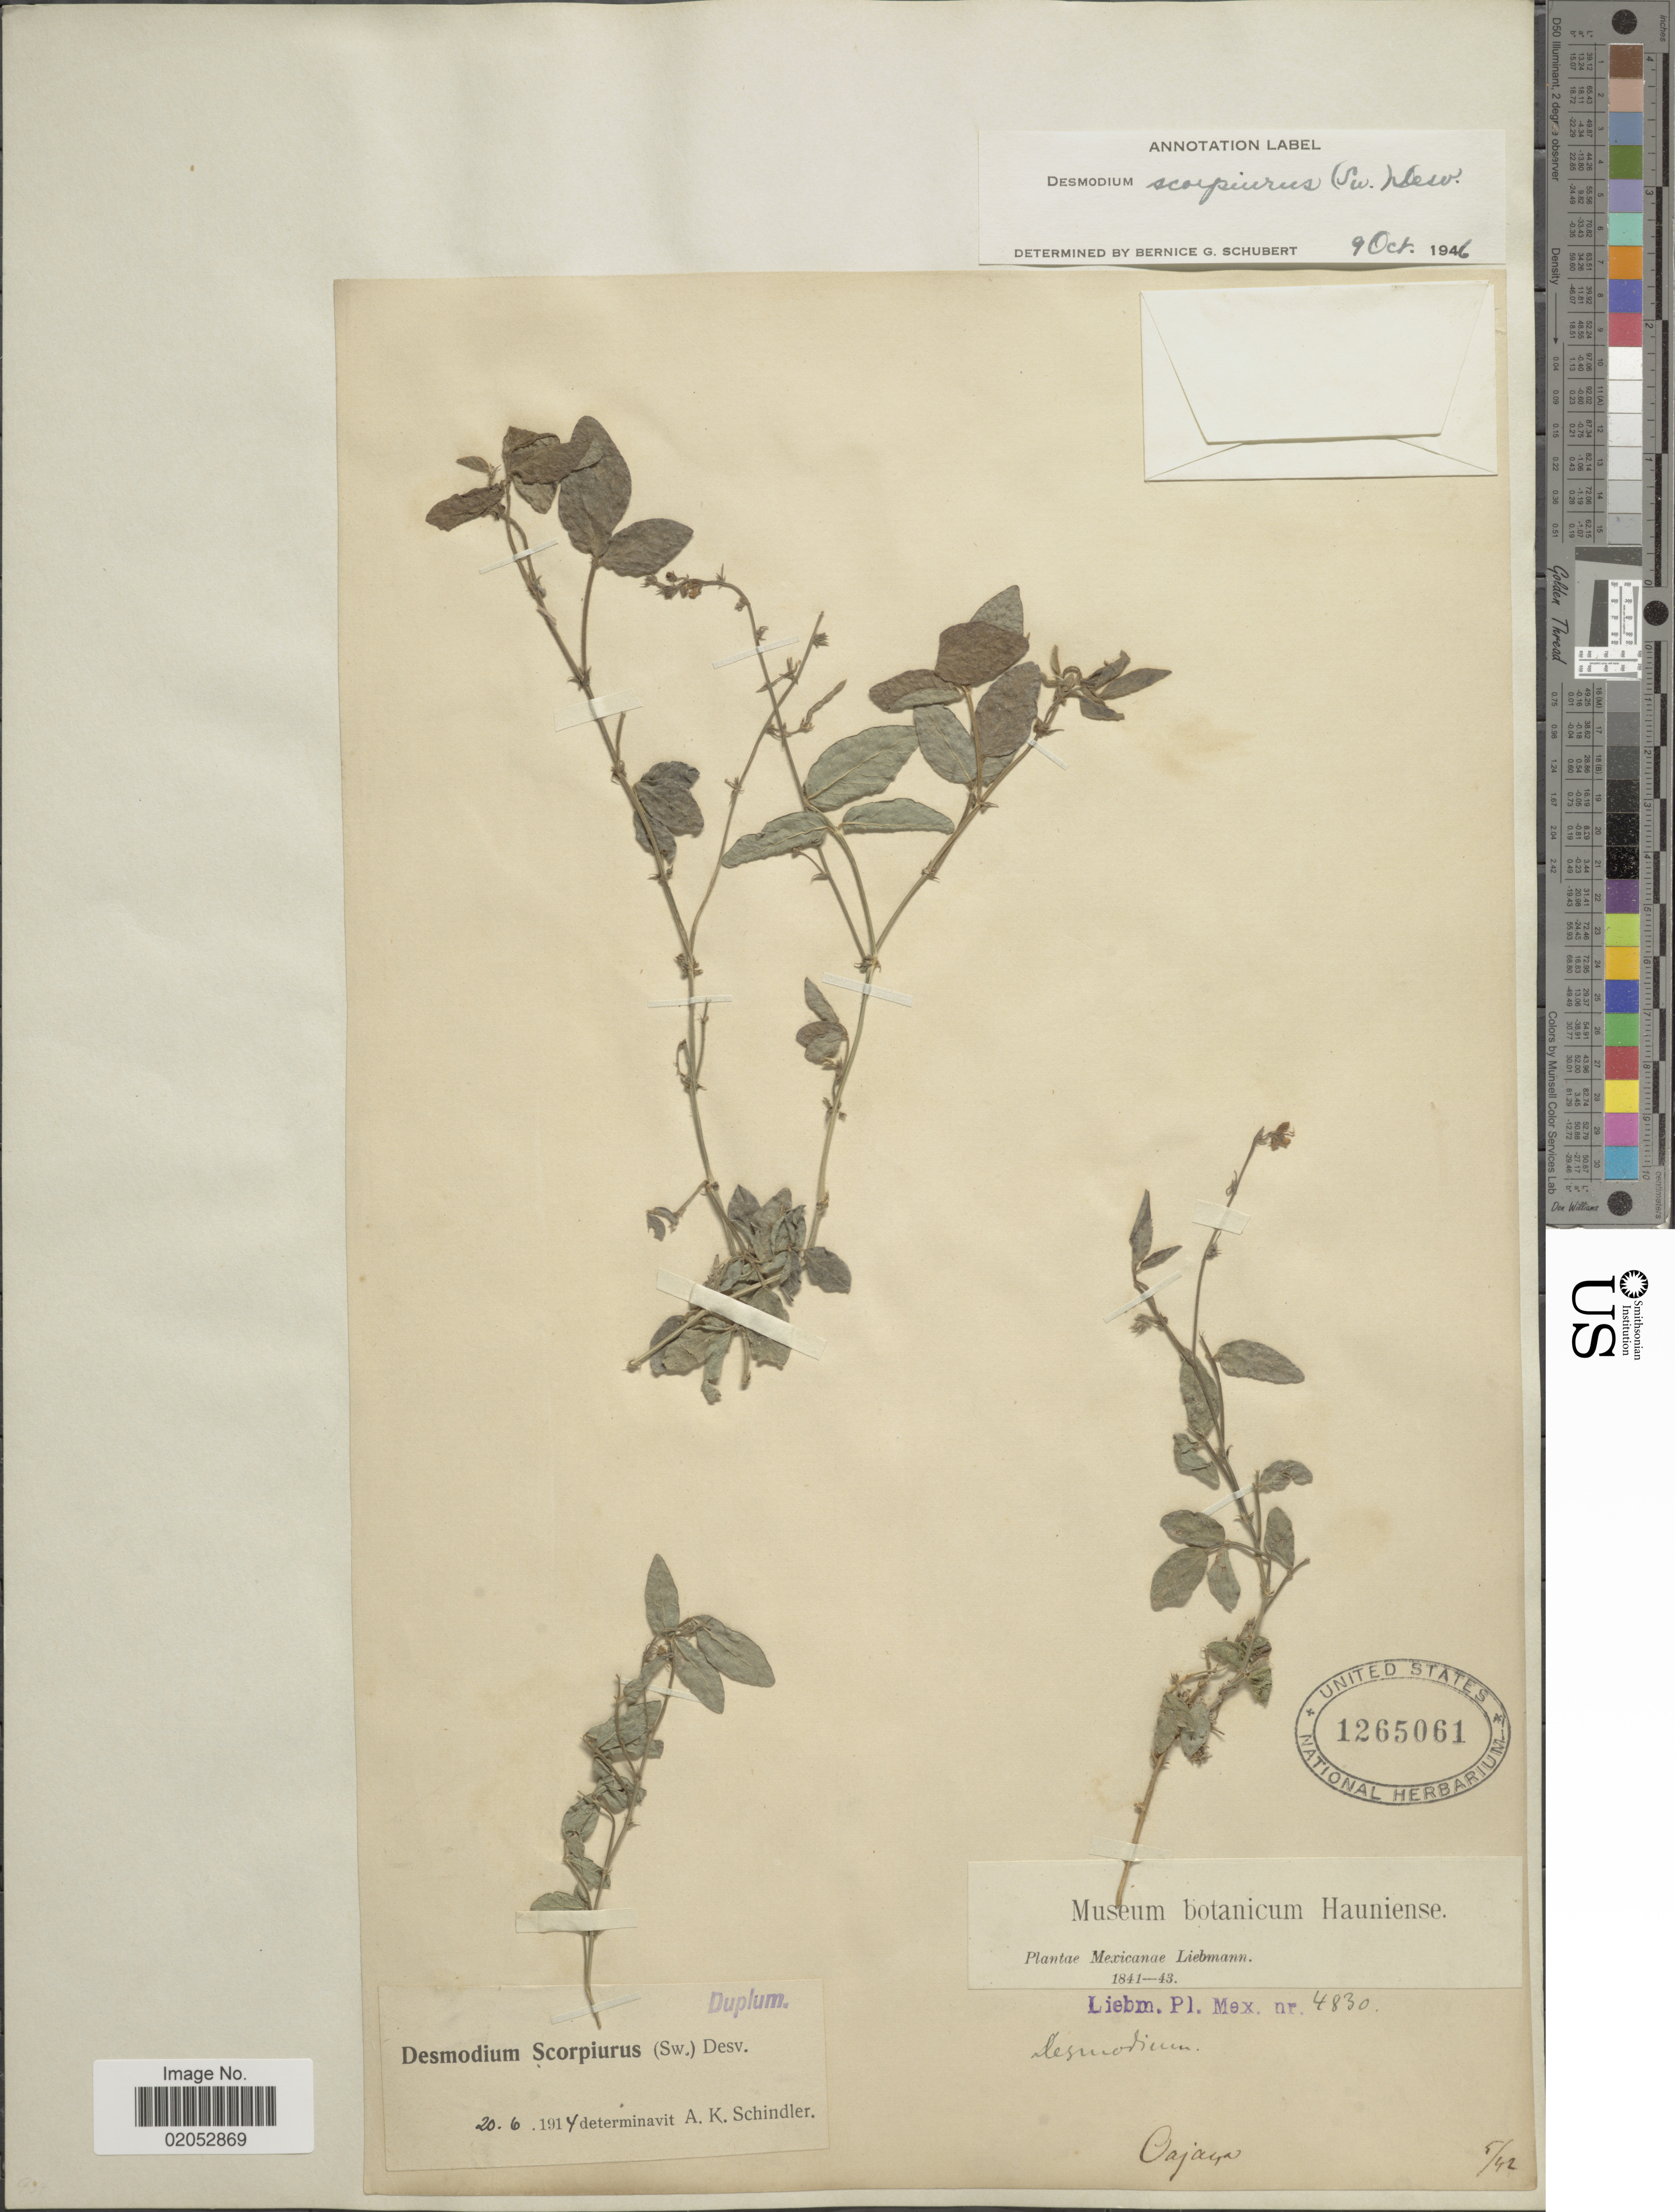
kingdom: Plantae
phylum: Tracheophyta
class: Magnoliopsida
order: Fabales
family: Fabaceae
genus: Desmodium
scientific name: Desmodium scorpiurus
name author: (Sw.) Desv. ex DC.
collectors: Liebmann, --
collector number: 4830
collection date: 1842-05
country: Mexico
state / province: Oaxaca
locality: Oajaca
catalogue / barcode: US 1265061